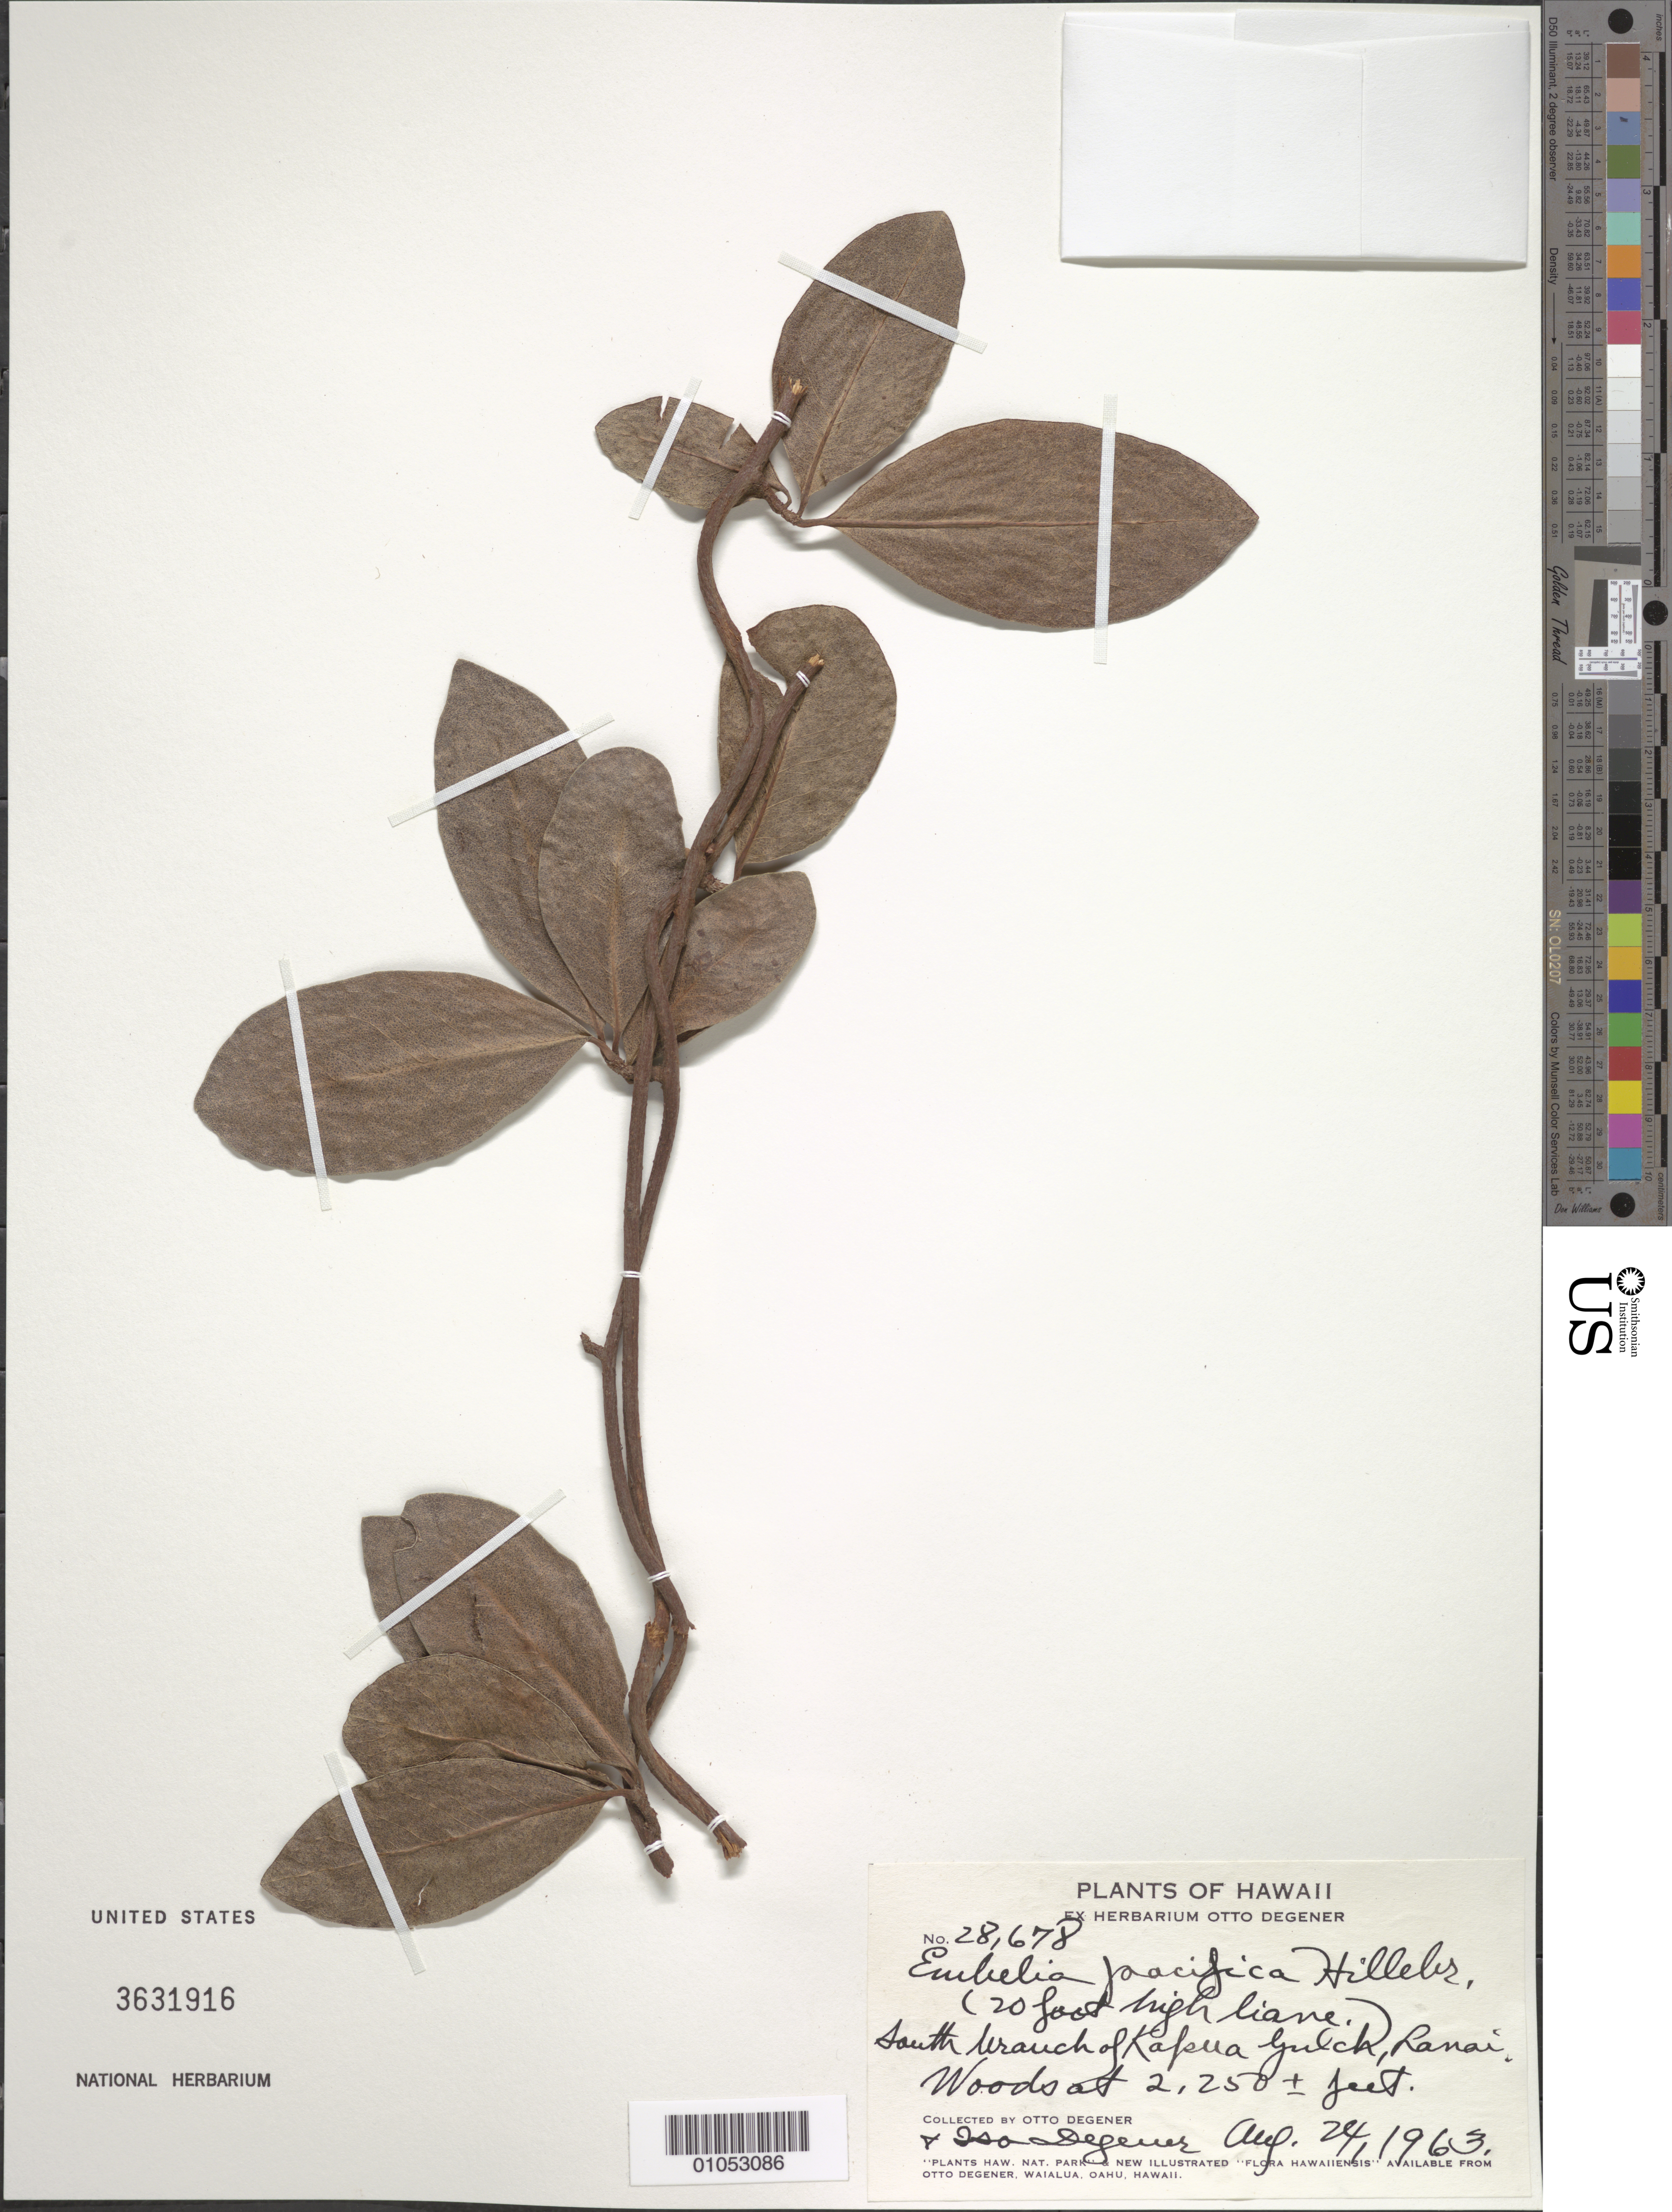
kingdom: Plantae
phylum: Tracheophyta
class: Magnoliopsida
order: Ericales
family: Primulaceae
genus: Embelia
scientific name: Embelia pacifica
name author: Hillebr.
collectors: O. Degener & I. Degener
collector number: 28678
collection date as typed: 24 Aug 1963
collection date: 1963-08-24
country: United States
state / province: Hawaii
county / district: Maui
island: Lana'i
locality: South branch of Kapua Gulch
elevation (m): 686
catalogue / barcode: US 3631916